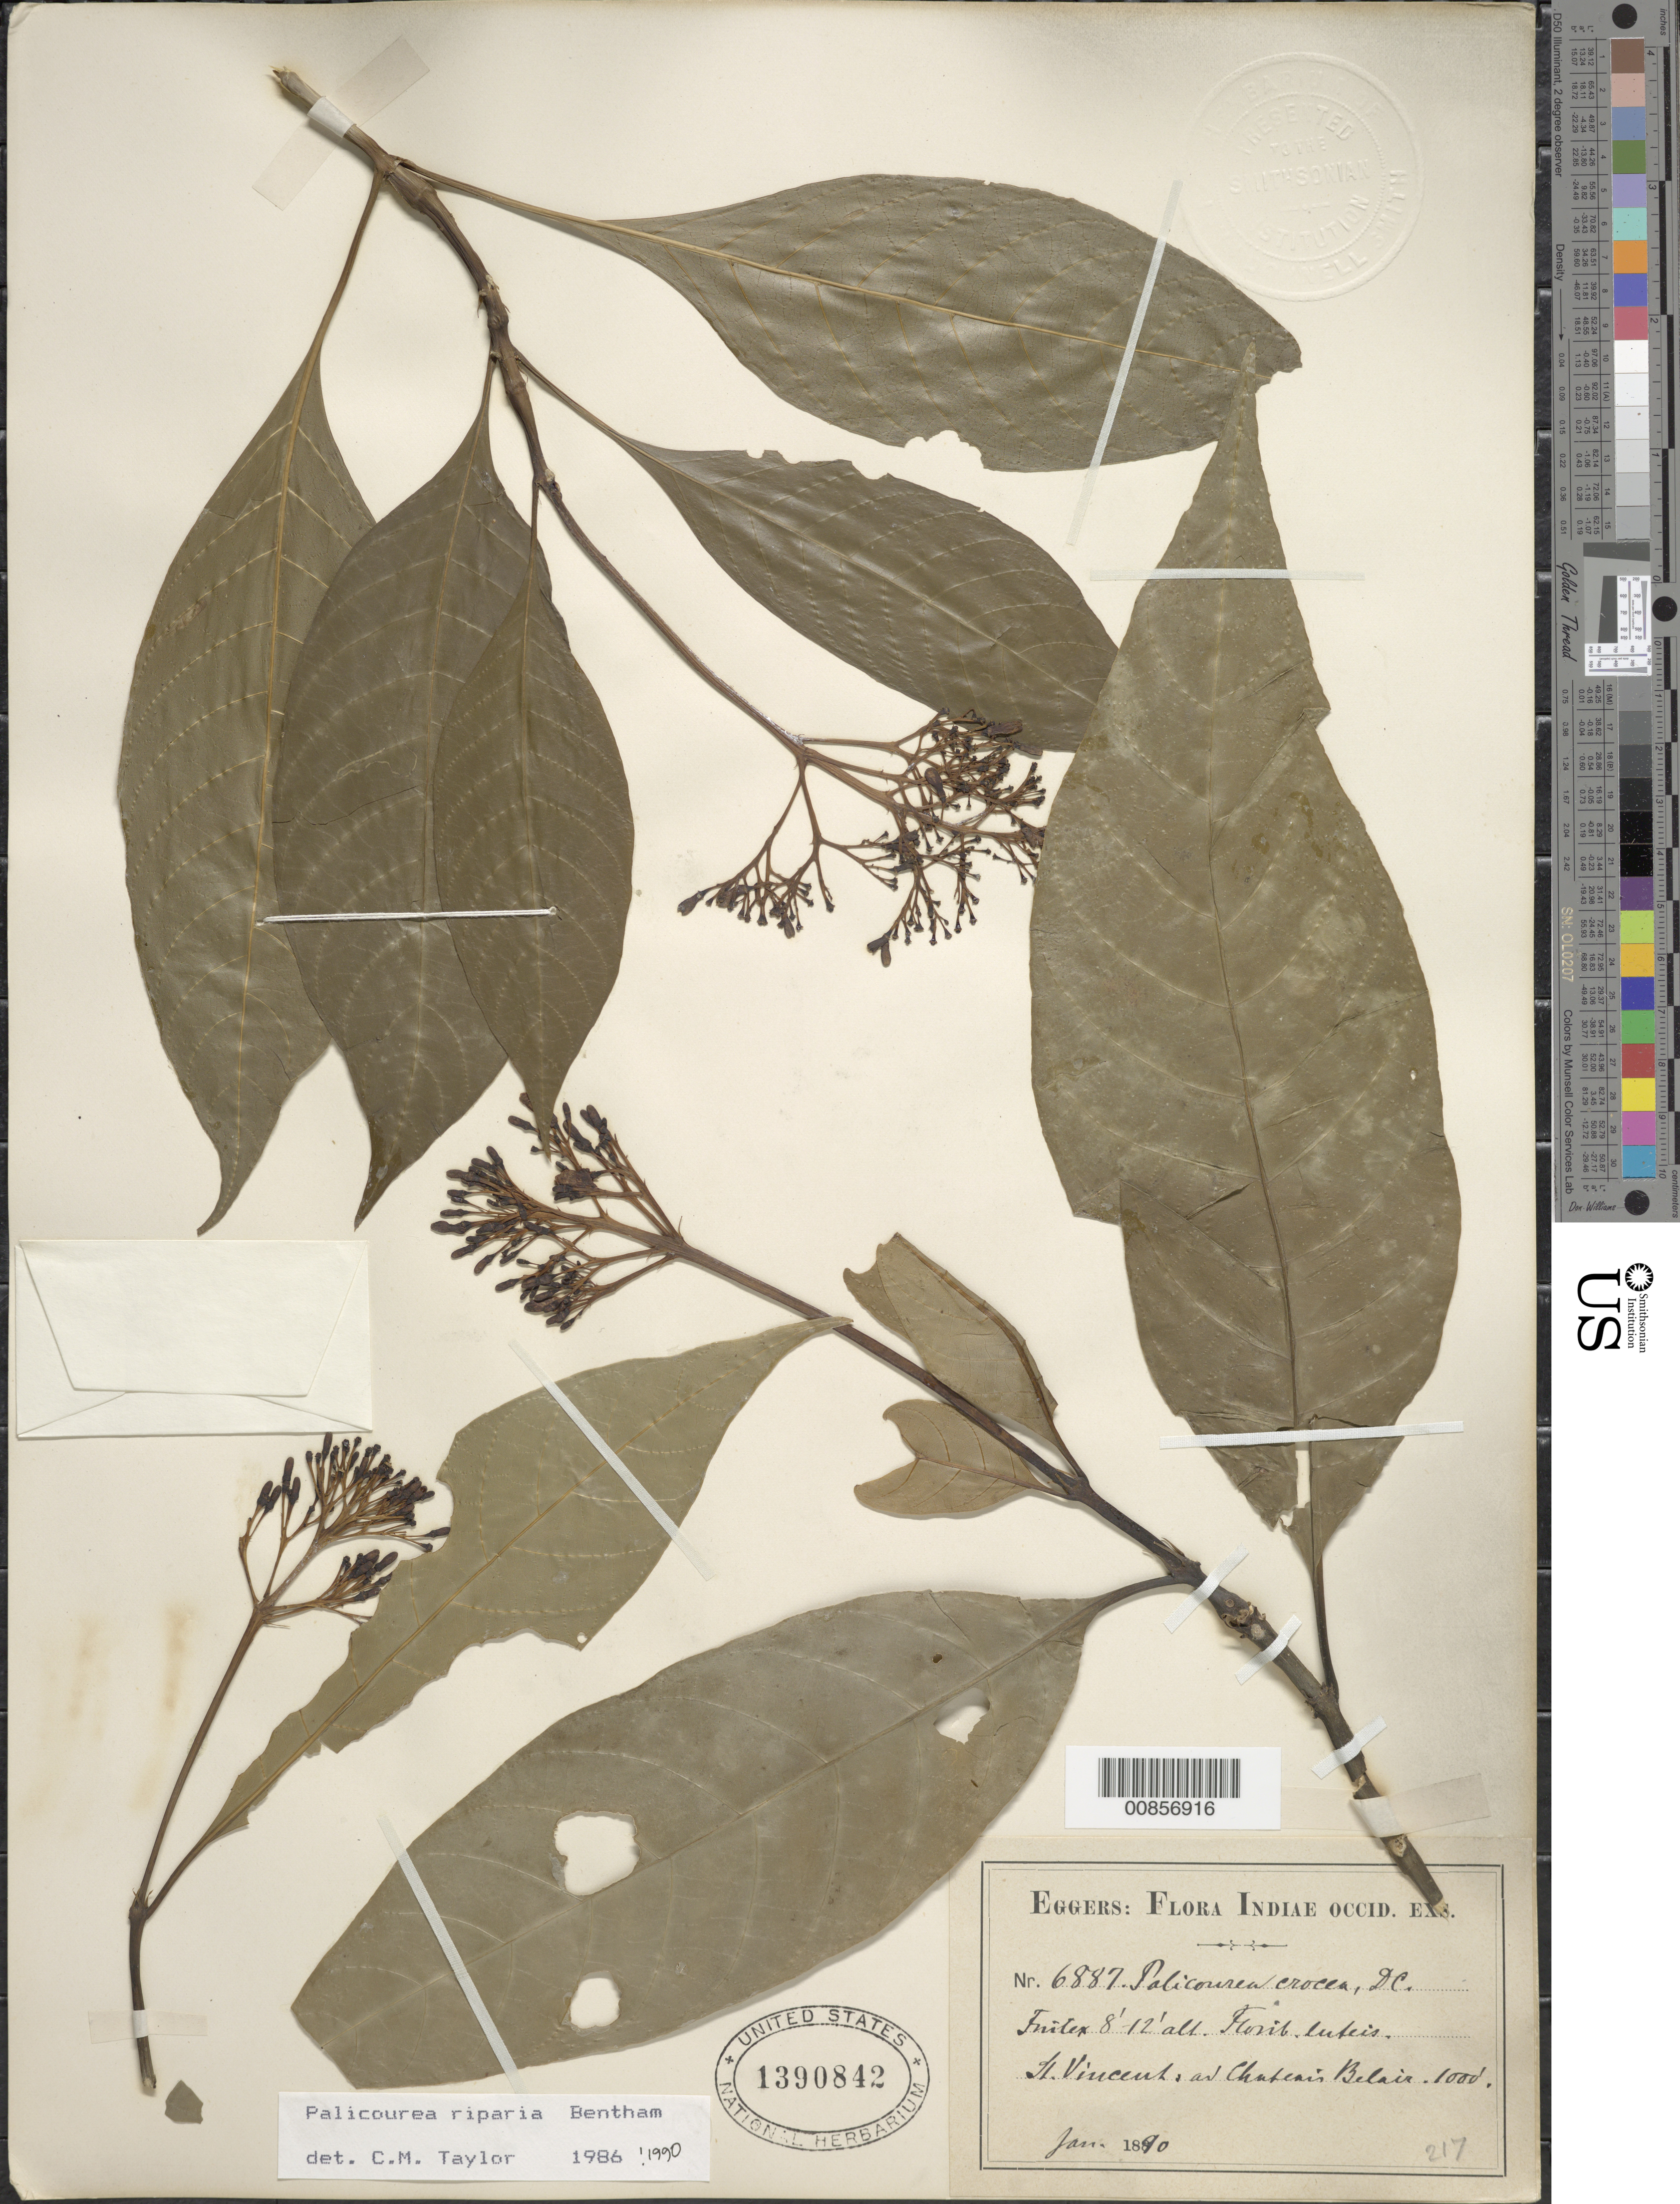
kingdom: Plantae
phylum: Tracheophyta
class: Magnoliopsida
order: Gentianales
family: Rubiaceae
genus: Palicourea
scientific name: Palicourea croceoides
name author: Desv. ex Ham.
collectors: H. F. A. von Eggers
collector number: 6887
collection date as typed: Jan 1890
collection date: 1890-01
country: St. Vincent - Grenadines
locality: Ad Chateais (sp?) Belair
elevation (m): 305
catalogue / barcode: US 1390842